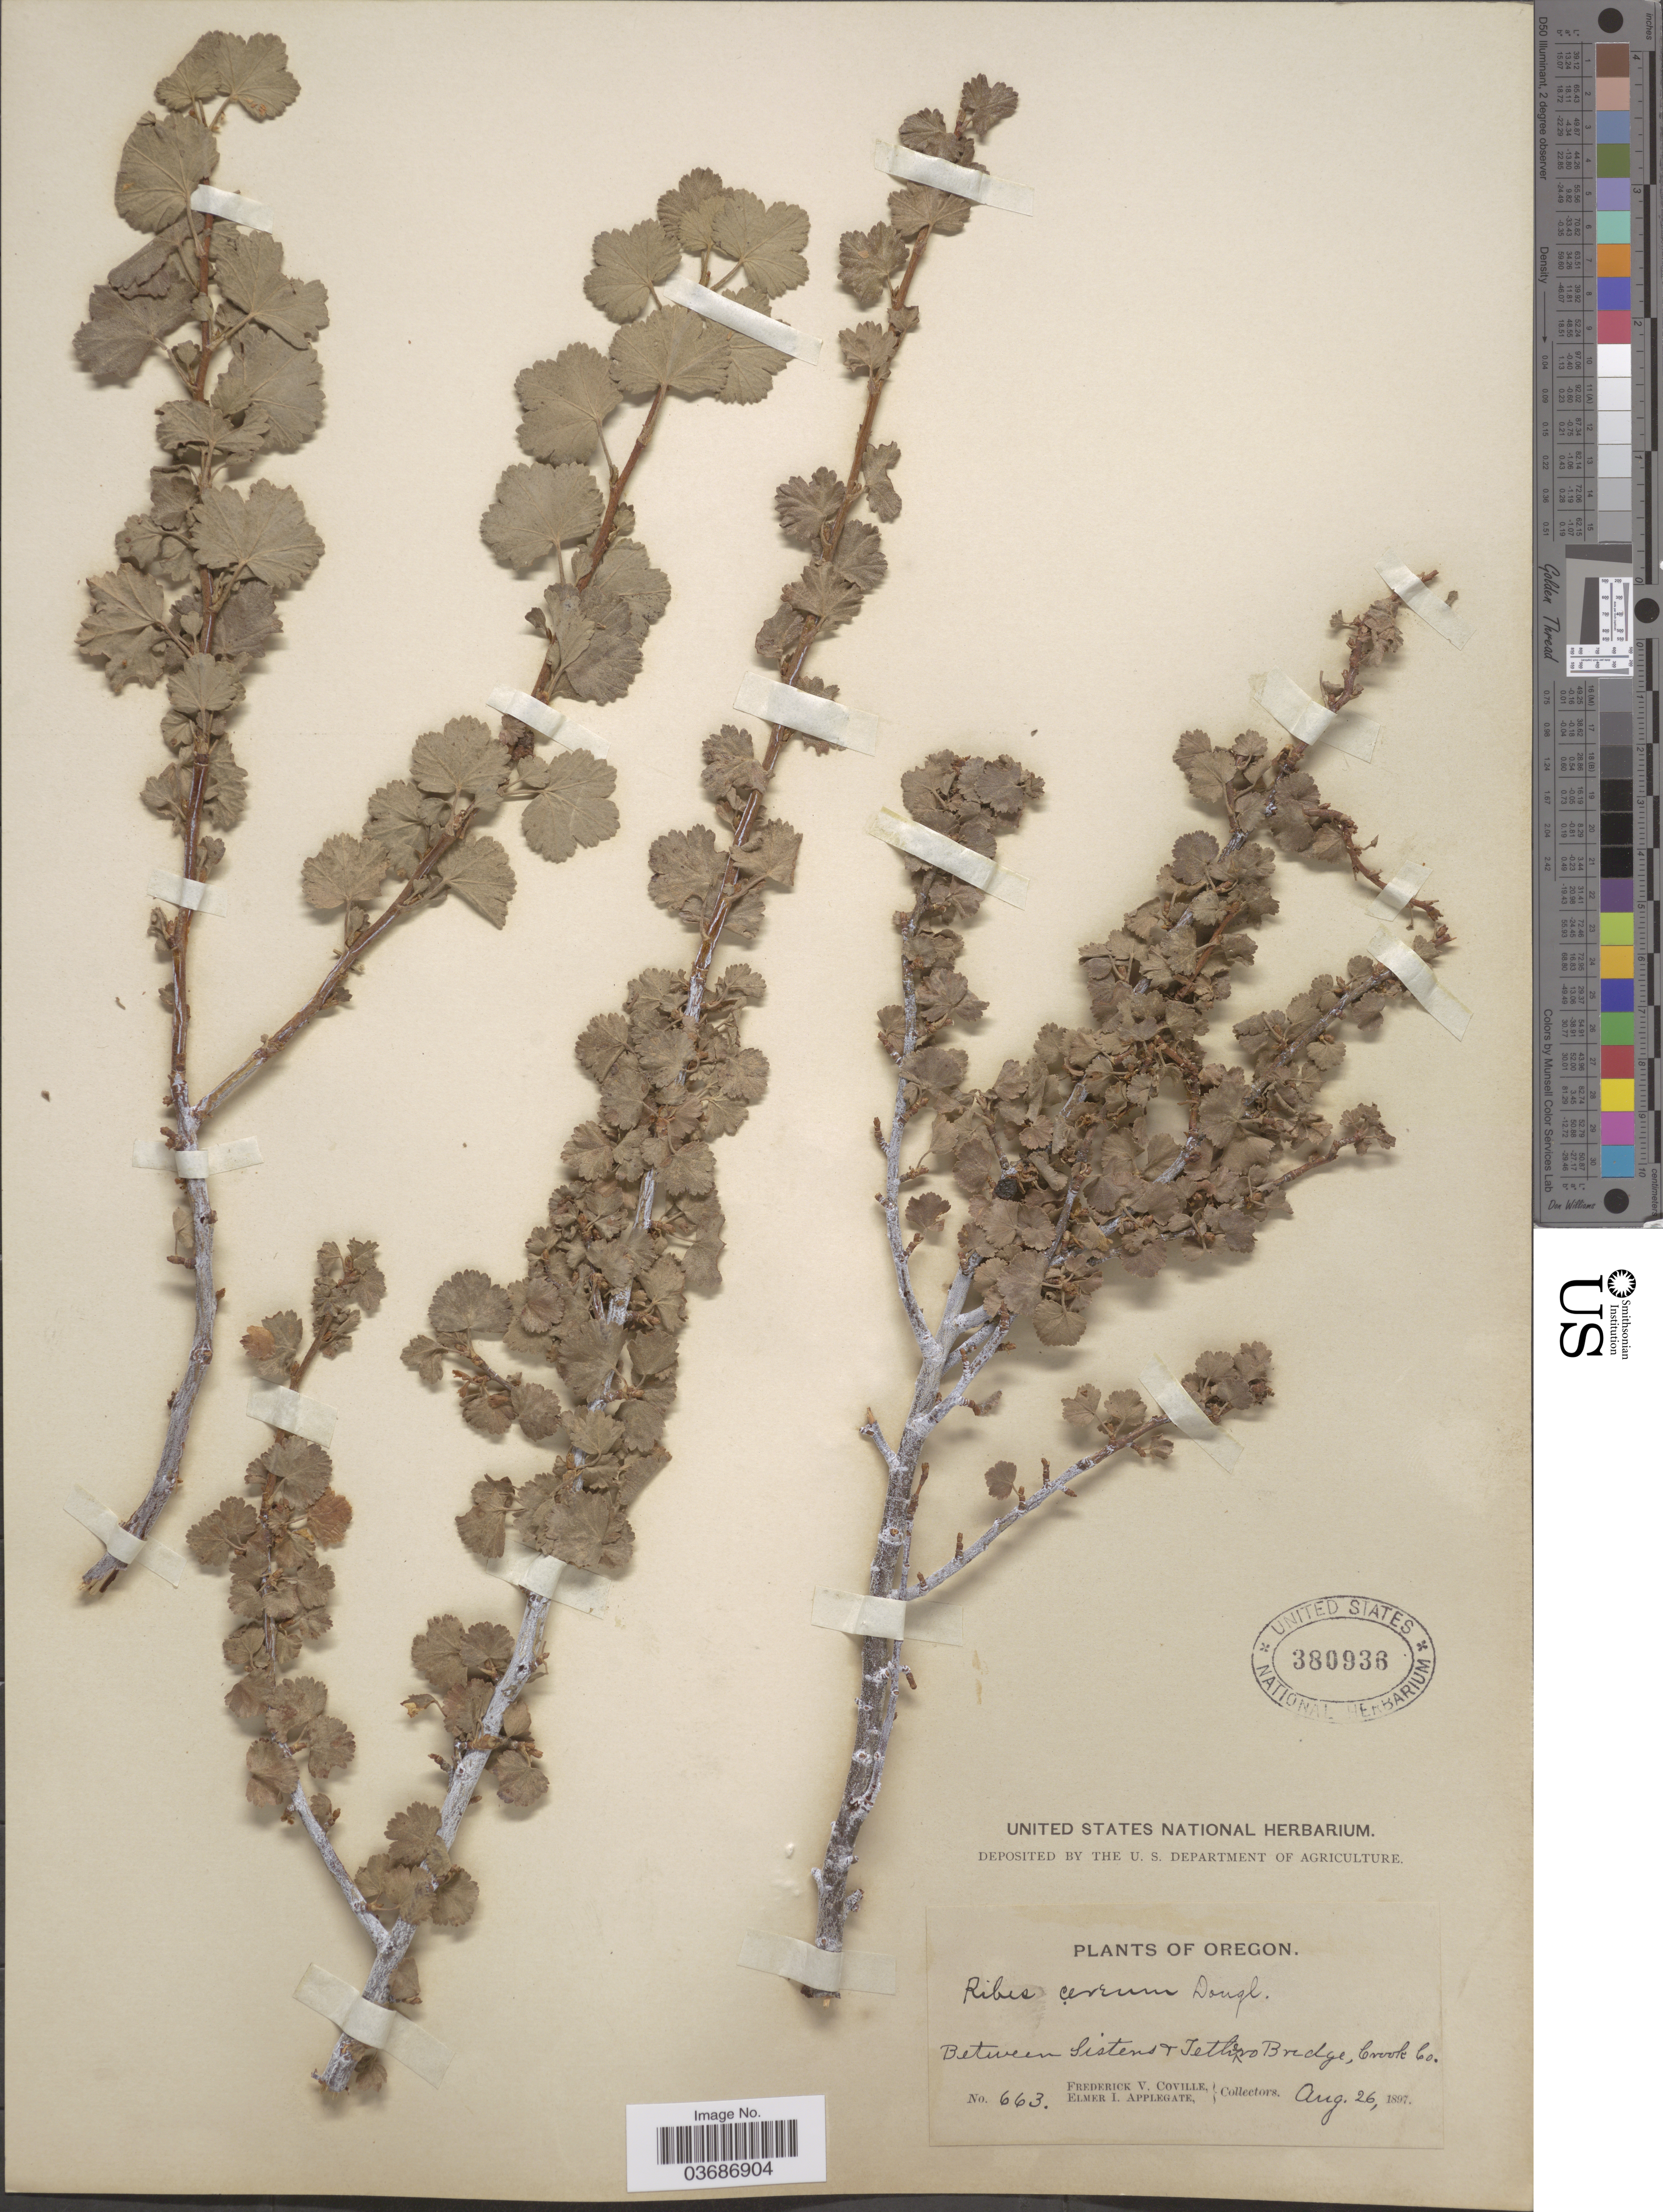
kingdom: Plantae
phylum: Tracheophyta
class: Magnoliopsida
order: Saxifragales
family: Grossulariaceae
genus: Ribes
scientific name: Ribes cereum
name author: Douglas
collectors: F. V. Coville & E. I. Applegate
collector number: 663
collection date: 1897-08-26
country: United States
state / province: Oregon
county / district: Crook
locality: Between Sisters & Jethero Bridge, Crook Co.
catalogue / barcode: US 380936